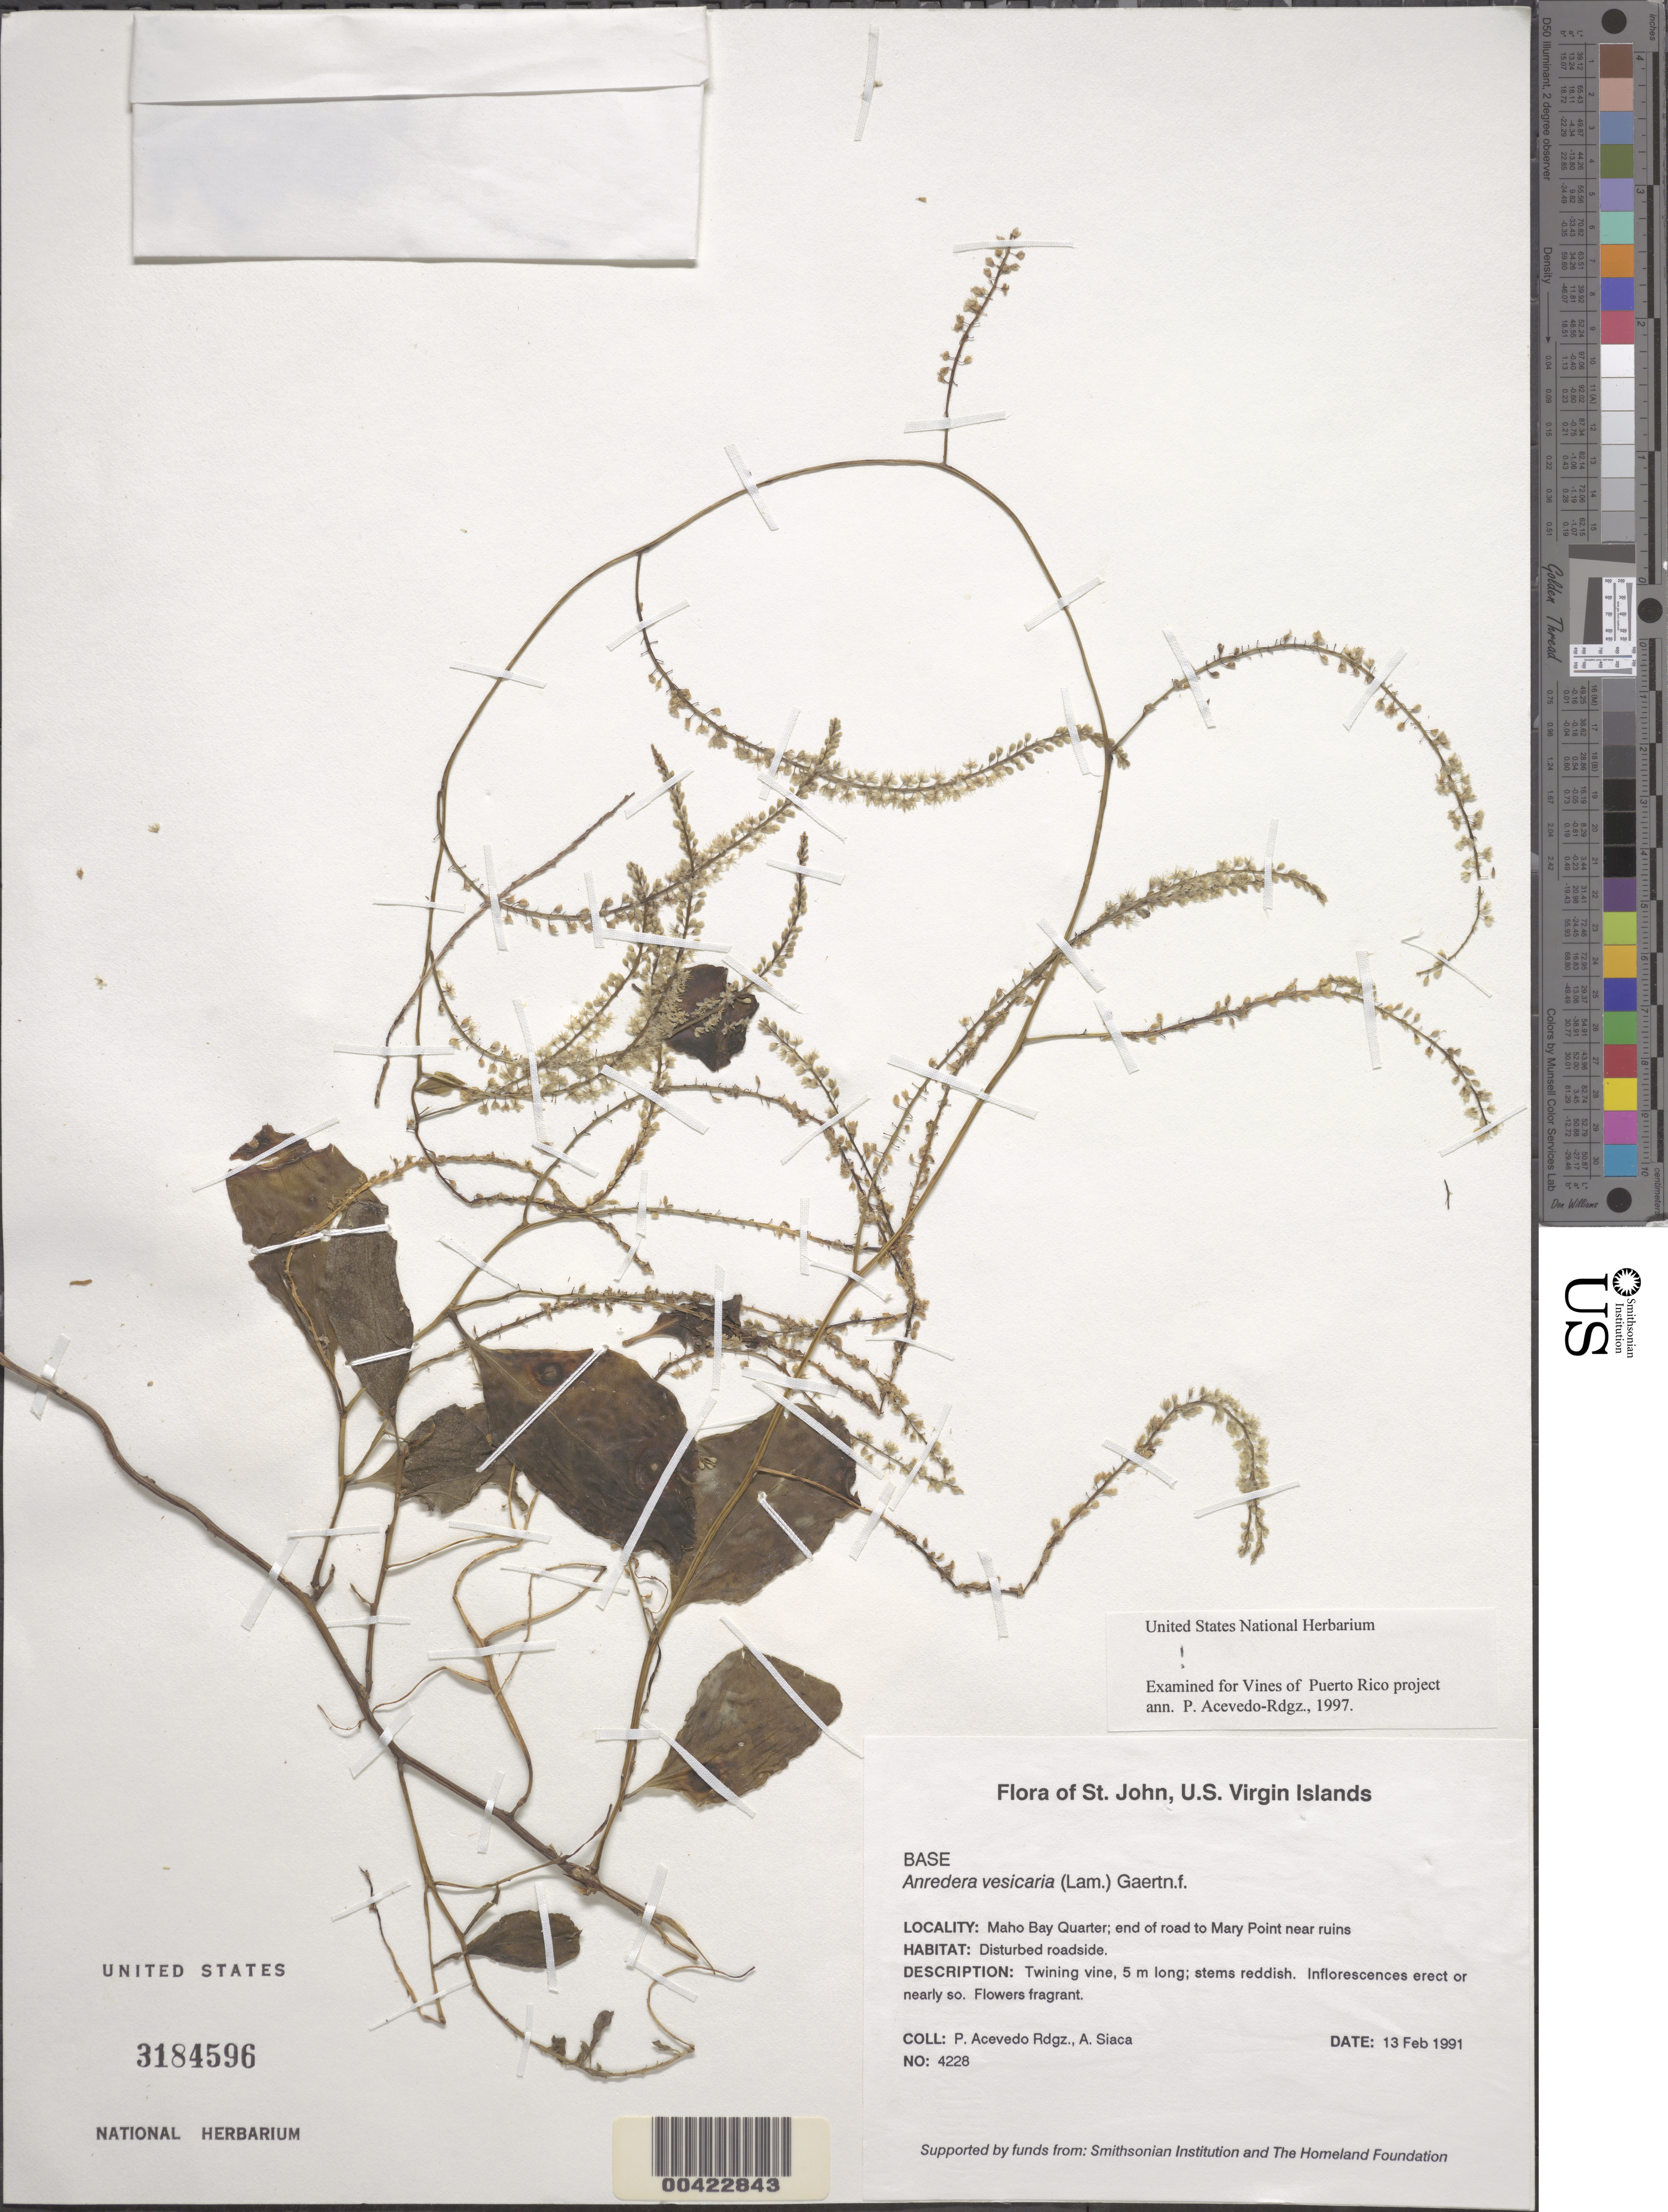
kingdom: Plantae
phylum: Tracheophyta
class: Magnoliopsida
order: Caryophyllales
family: Basellaceae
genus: Anredera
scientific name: Anredera vesicaria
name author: (Lam.) C.F. Gaertn.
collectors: P. Acevedo-Rodr. & A. Siaca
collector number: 4228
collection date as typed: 13 Feb 1991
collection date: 1991-02-13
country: U.S. Virgin Islands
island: St. John Island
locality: Maho bay quarter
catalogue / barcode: US 3184596